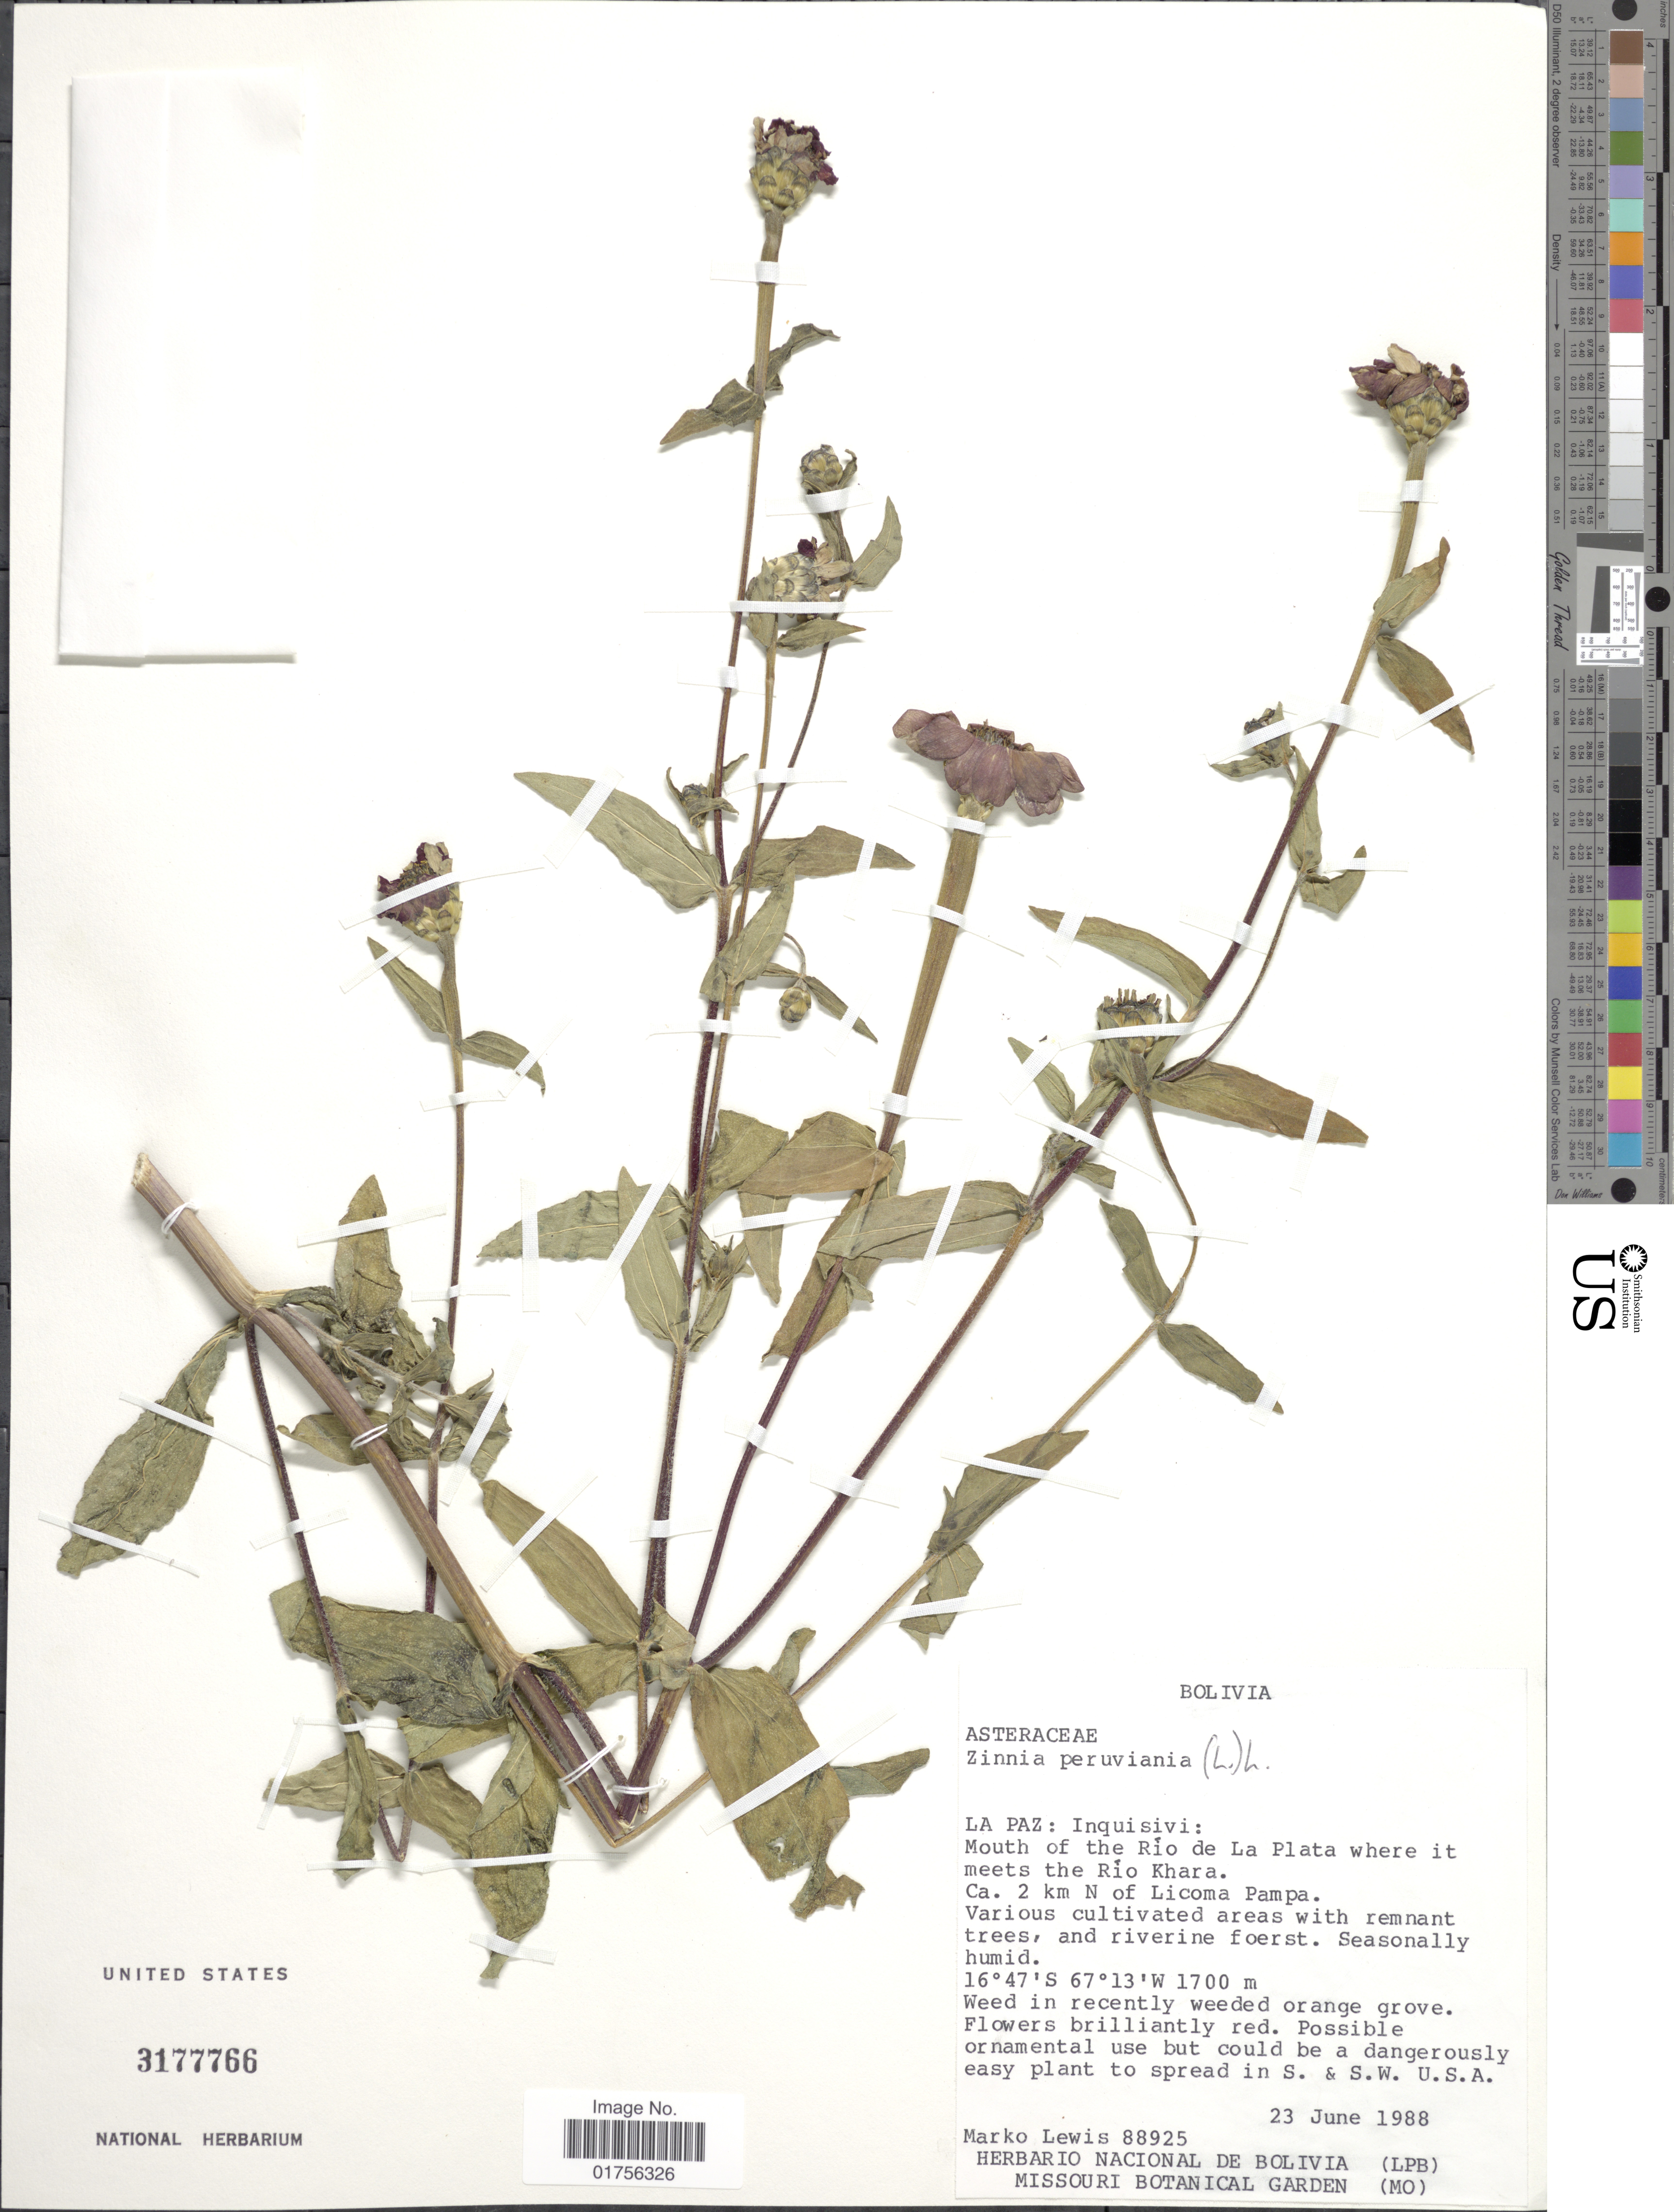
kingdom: Plantae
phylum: Tracheophyta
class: Magnoliopsida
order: Asterales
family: Asteraceae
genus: Zinnia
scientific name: Zinnia peruviana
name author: (L.) L.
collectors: M. A. Lewis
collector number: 88925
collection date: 1988-06-23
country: Bolivia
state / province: La Paz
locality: La Paz: Inquisivi: Mouth of the Rio de La Plata where it meets the Rio Khara, 2 km N of Licoma Pampa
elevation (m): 1700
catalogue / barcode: US 3177766